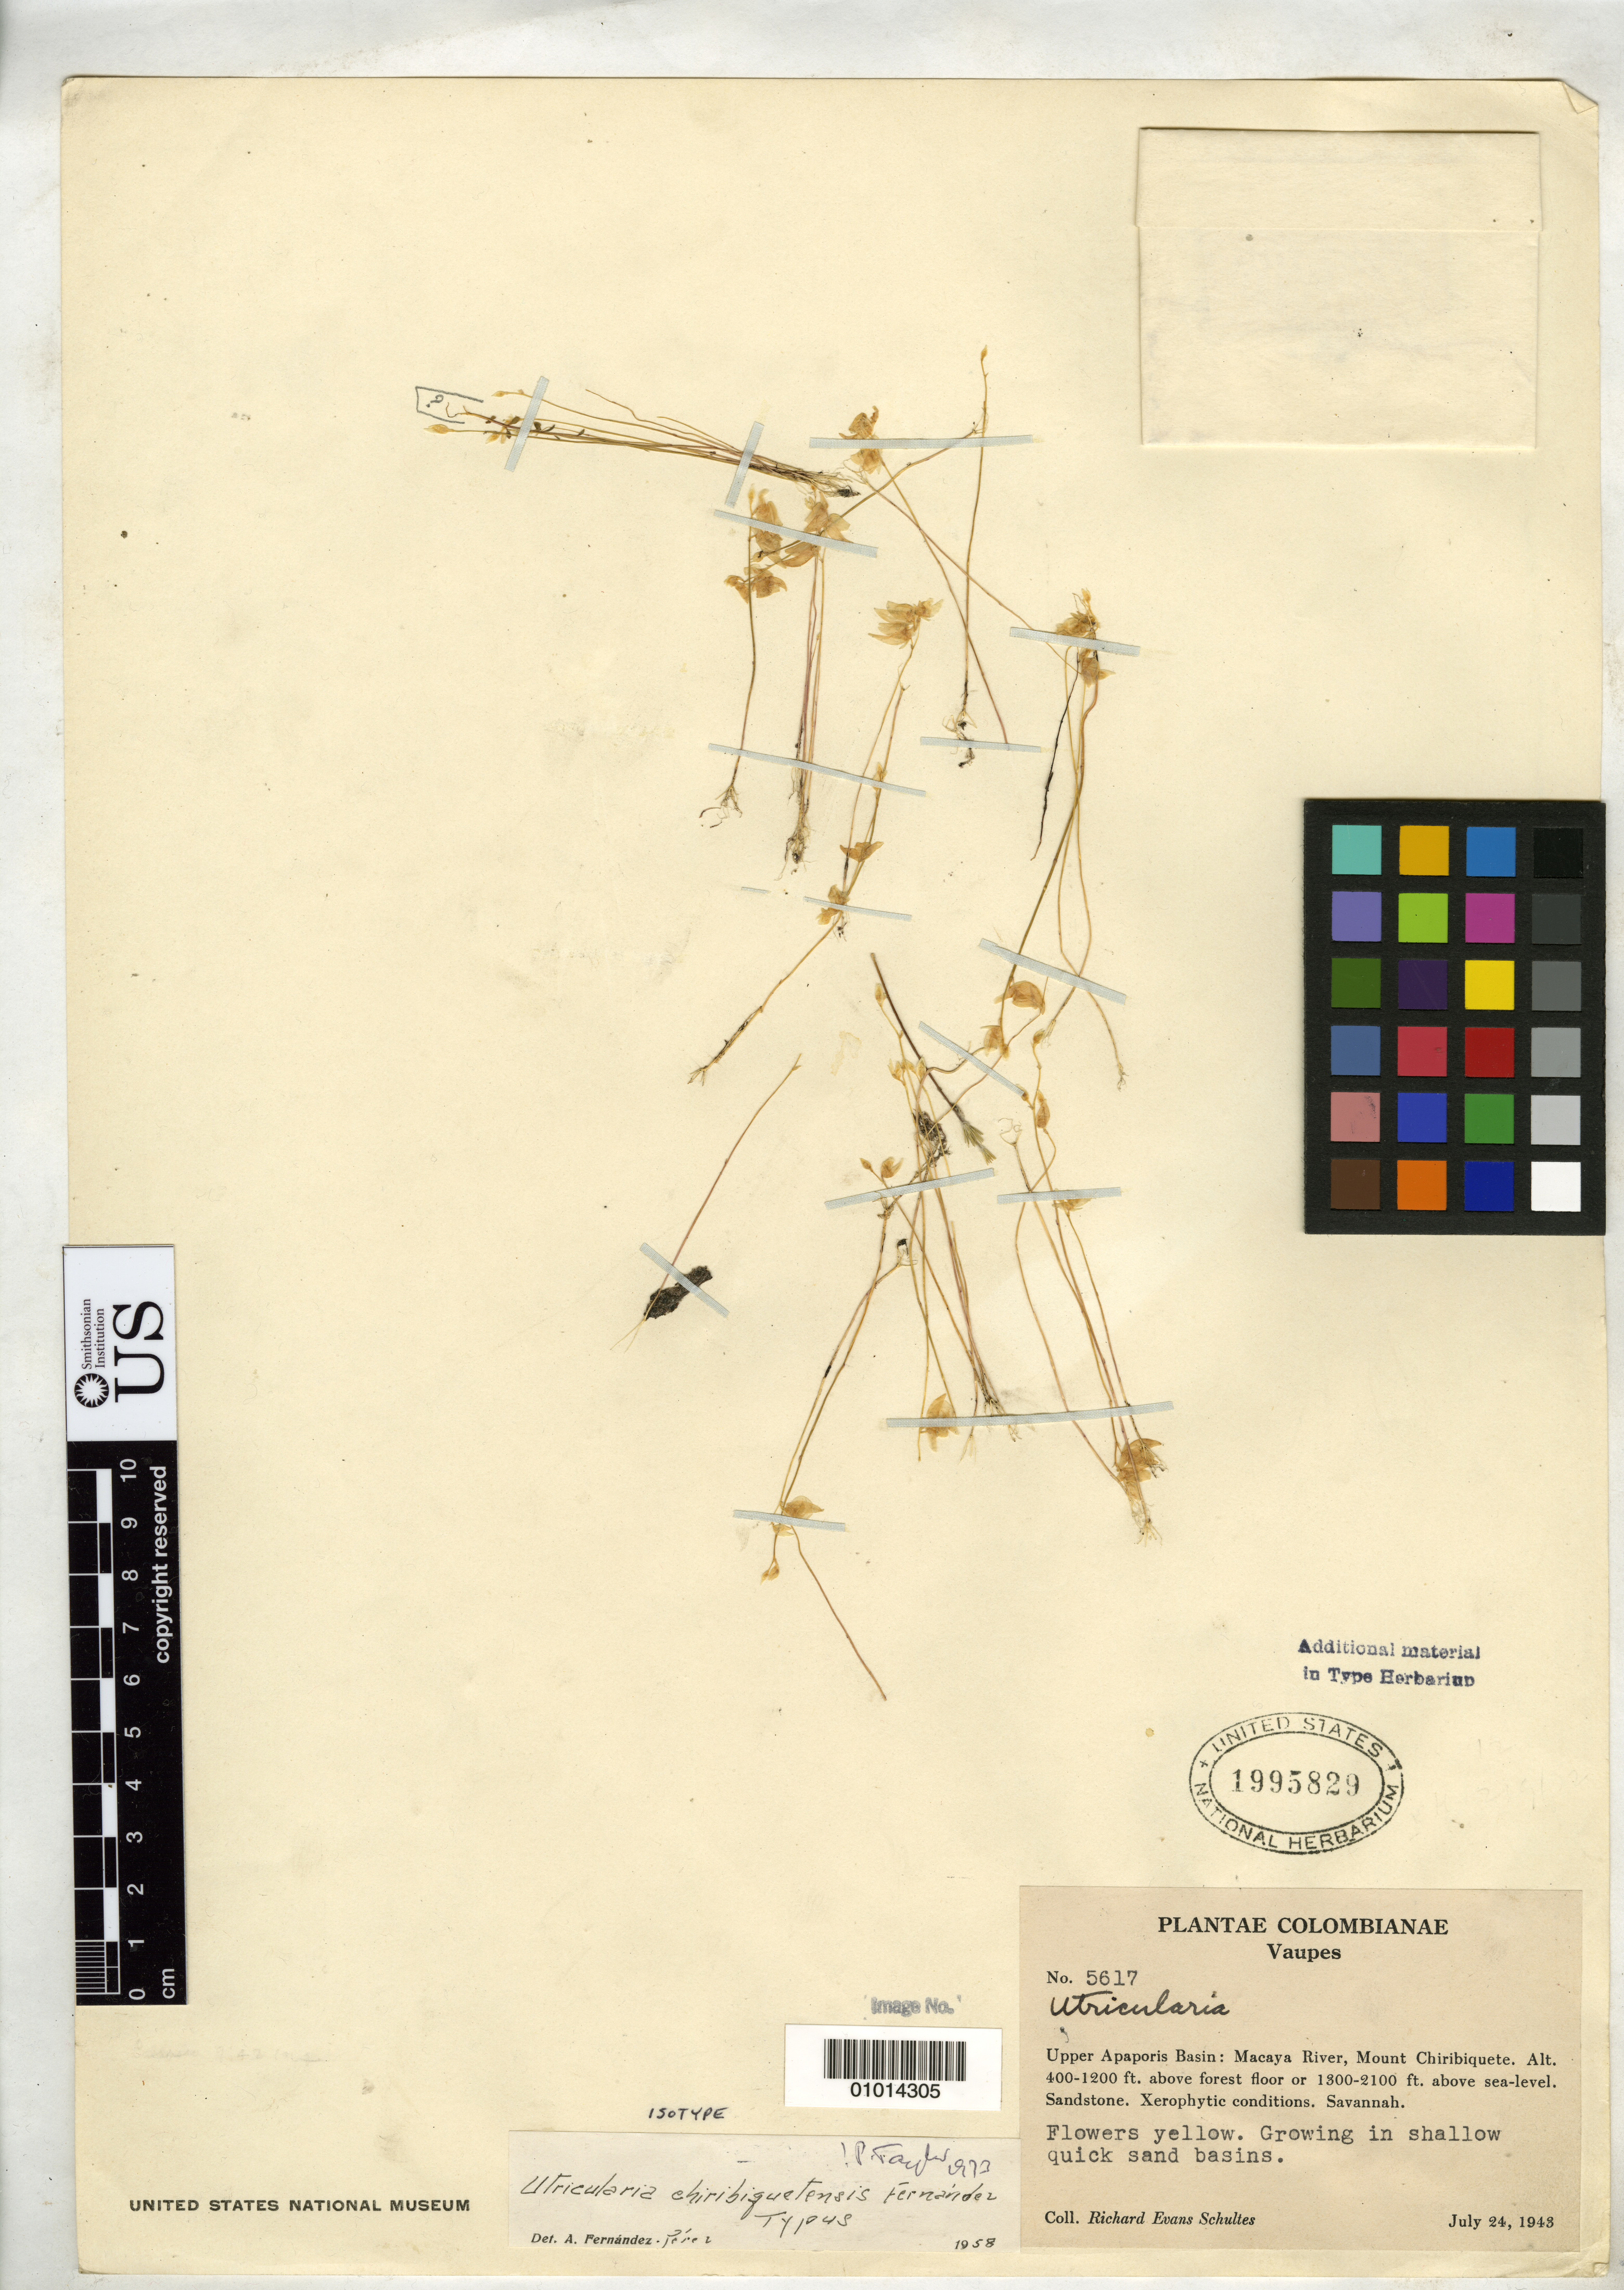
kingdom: Plantae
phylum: Tracheophyta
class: Magnoliopsida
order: Lamiales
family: Lentibulariaceae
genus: Utricularia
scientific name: Utricularia chiribiquetensis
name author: A. Fernández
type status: Isotype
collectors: R. E. Schultes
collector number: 5617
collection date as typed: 24 Jul 1943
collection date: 1943-07-24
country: Colombia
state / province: Vaupés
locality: Macaya River, Mount Chiribiquete.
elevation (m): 122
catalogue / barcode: US 1995829